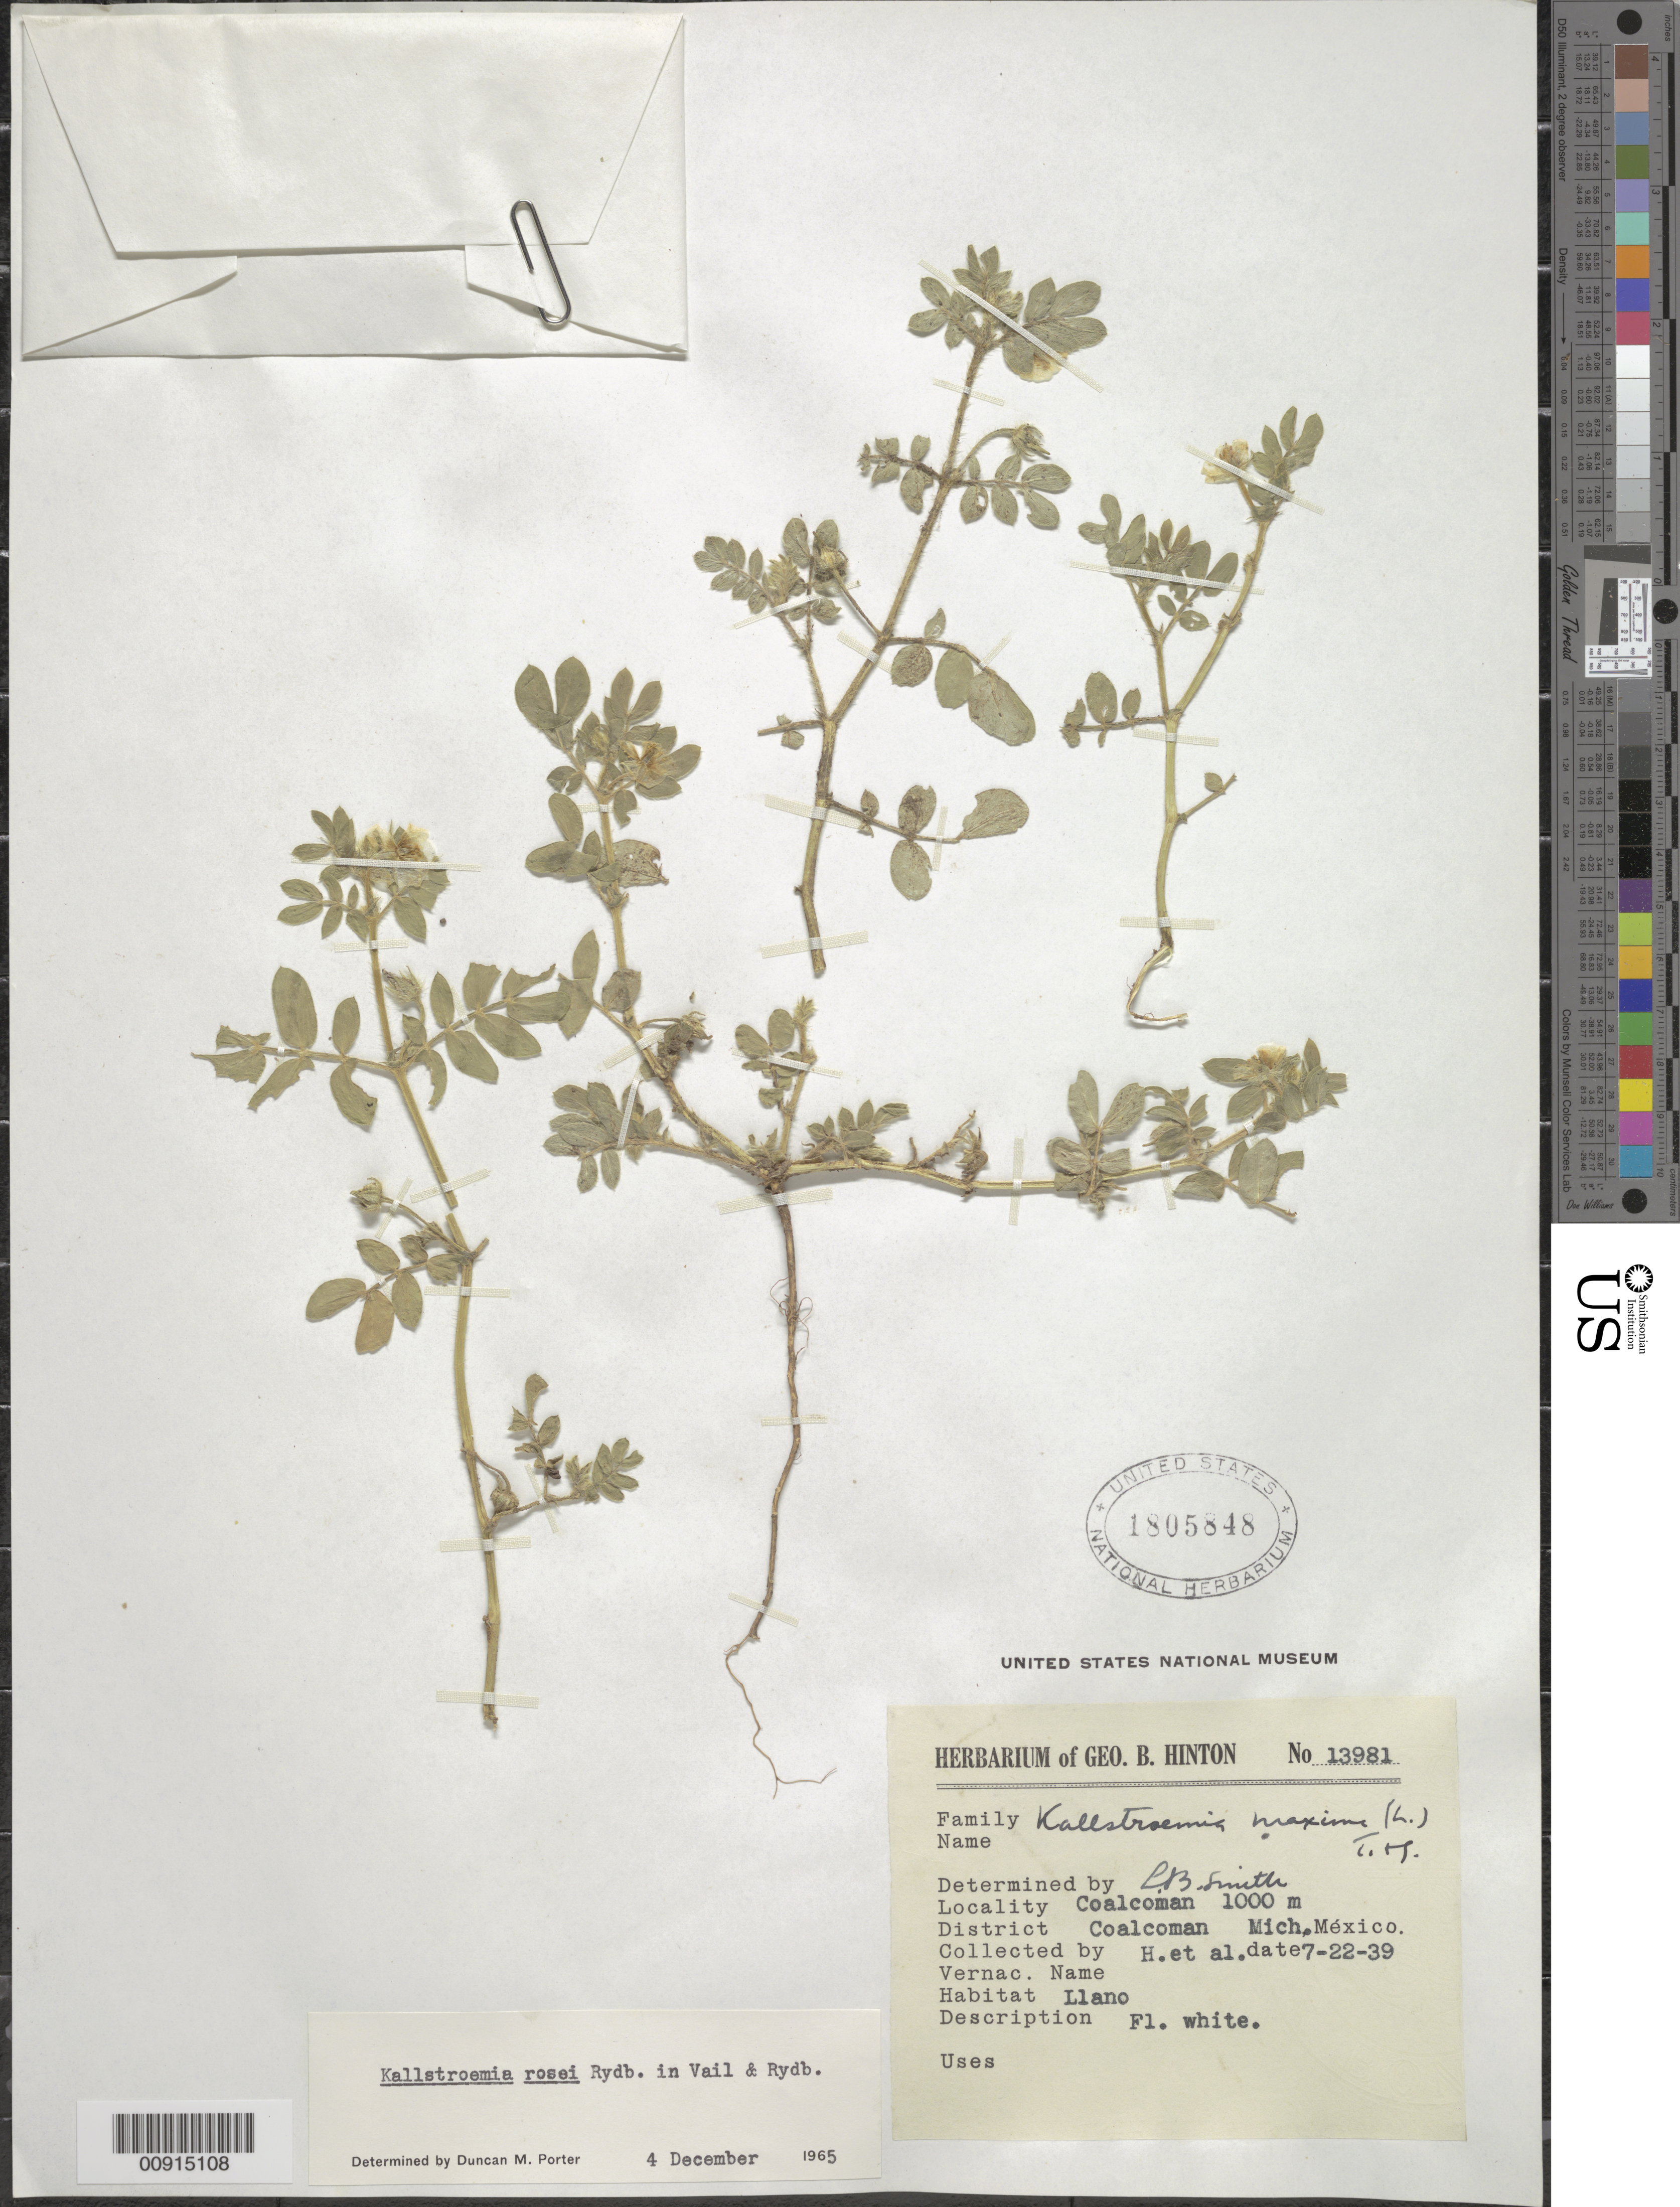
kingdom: Plantae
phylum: Tracheophyta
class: Magnoliopsida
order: Zygophyllales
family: Zygophyllaceae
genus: Kallstroemia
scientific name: Kallstroemia rosei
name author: Rydb.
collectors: G. B. Hinton & et al.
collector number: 13981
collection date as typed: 22 Jul 1939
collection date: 1939-07-22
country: Mexico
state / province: Michoacán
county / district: Coalcomán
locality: Coalcomán, District Coalcomán, Michoacán.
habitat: Llano.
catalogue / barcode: US 1805848